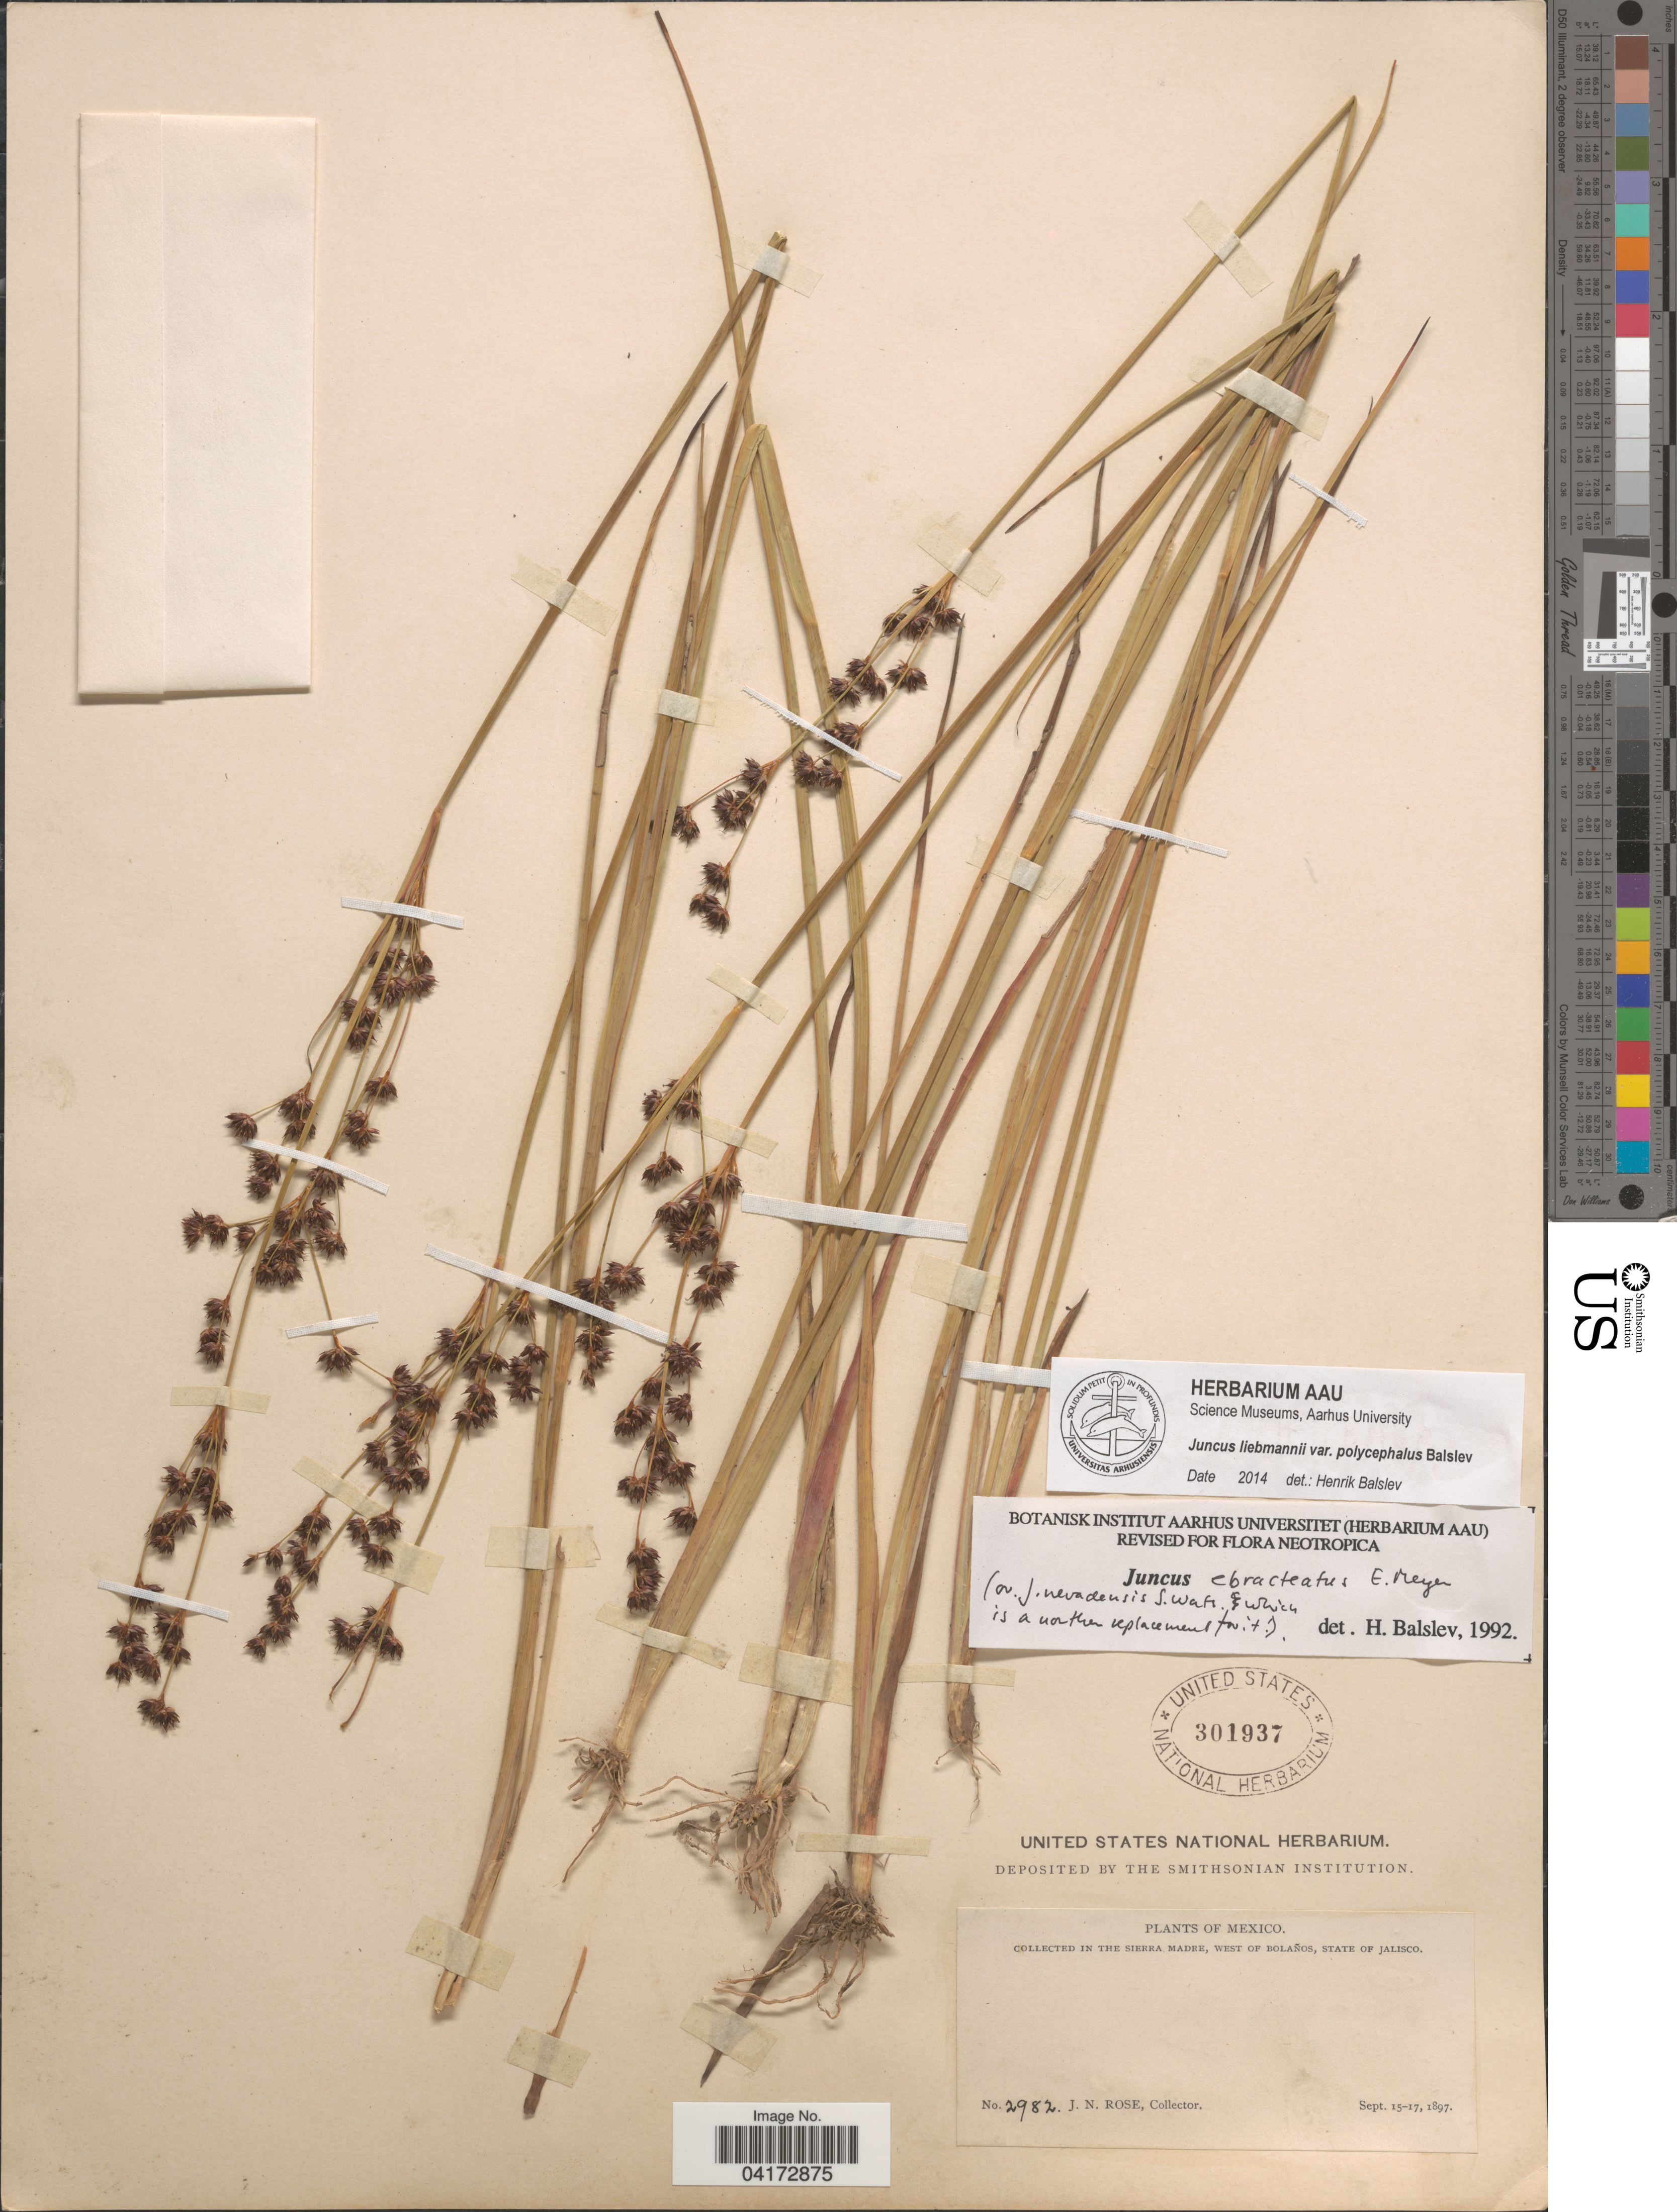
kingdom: Plantae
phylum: Tracheophyta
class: Liliopsida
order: Poales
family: Juncaceae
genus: Juncus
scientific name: Juncus liebmannii var. polycephalus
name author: Balslev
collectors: J. N. Rose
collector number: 2982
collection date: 1897-09-15/1897-09-17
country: Mexico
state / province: Jalisco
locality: In the Sierra Madre, West of Bolaños.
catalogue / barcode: US 301937